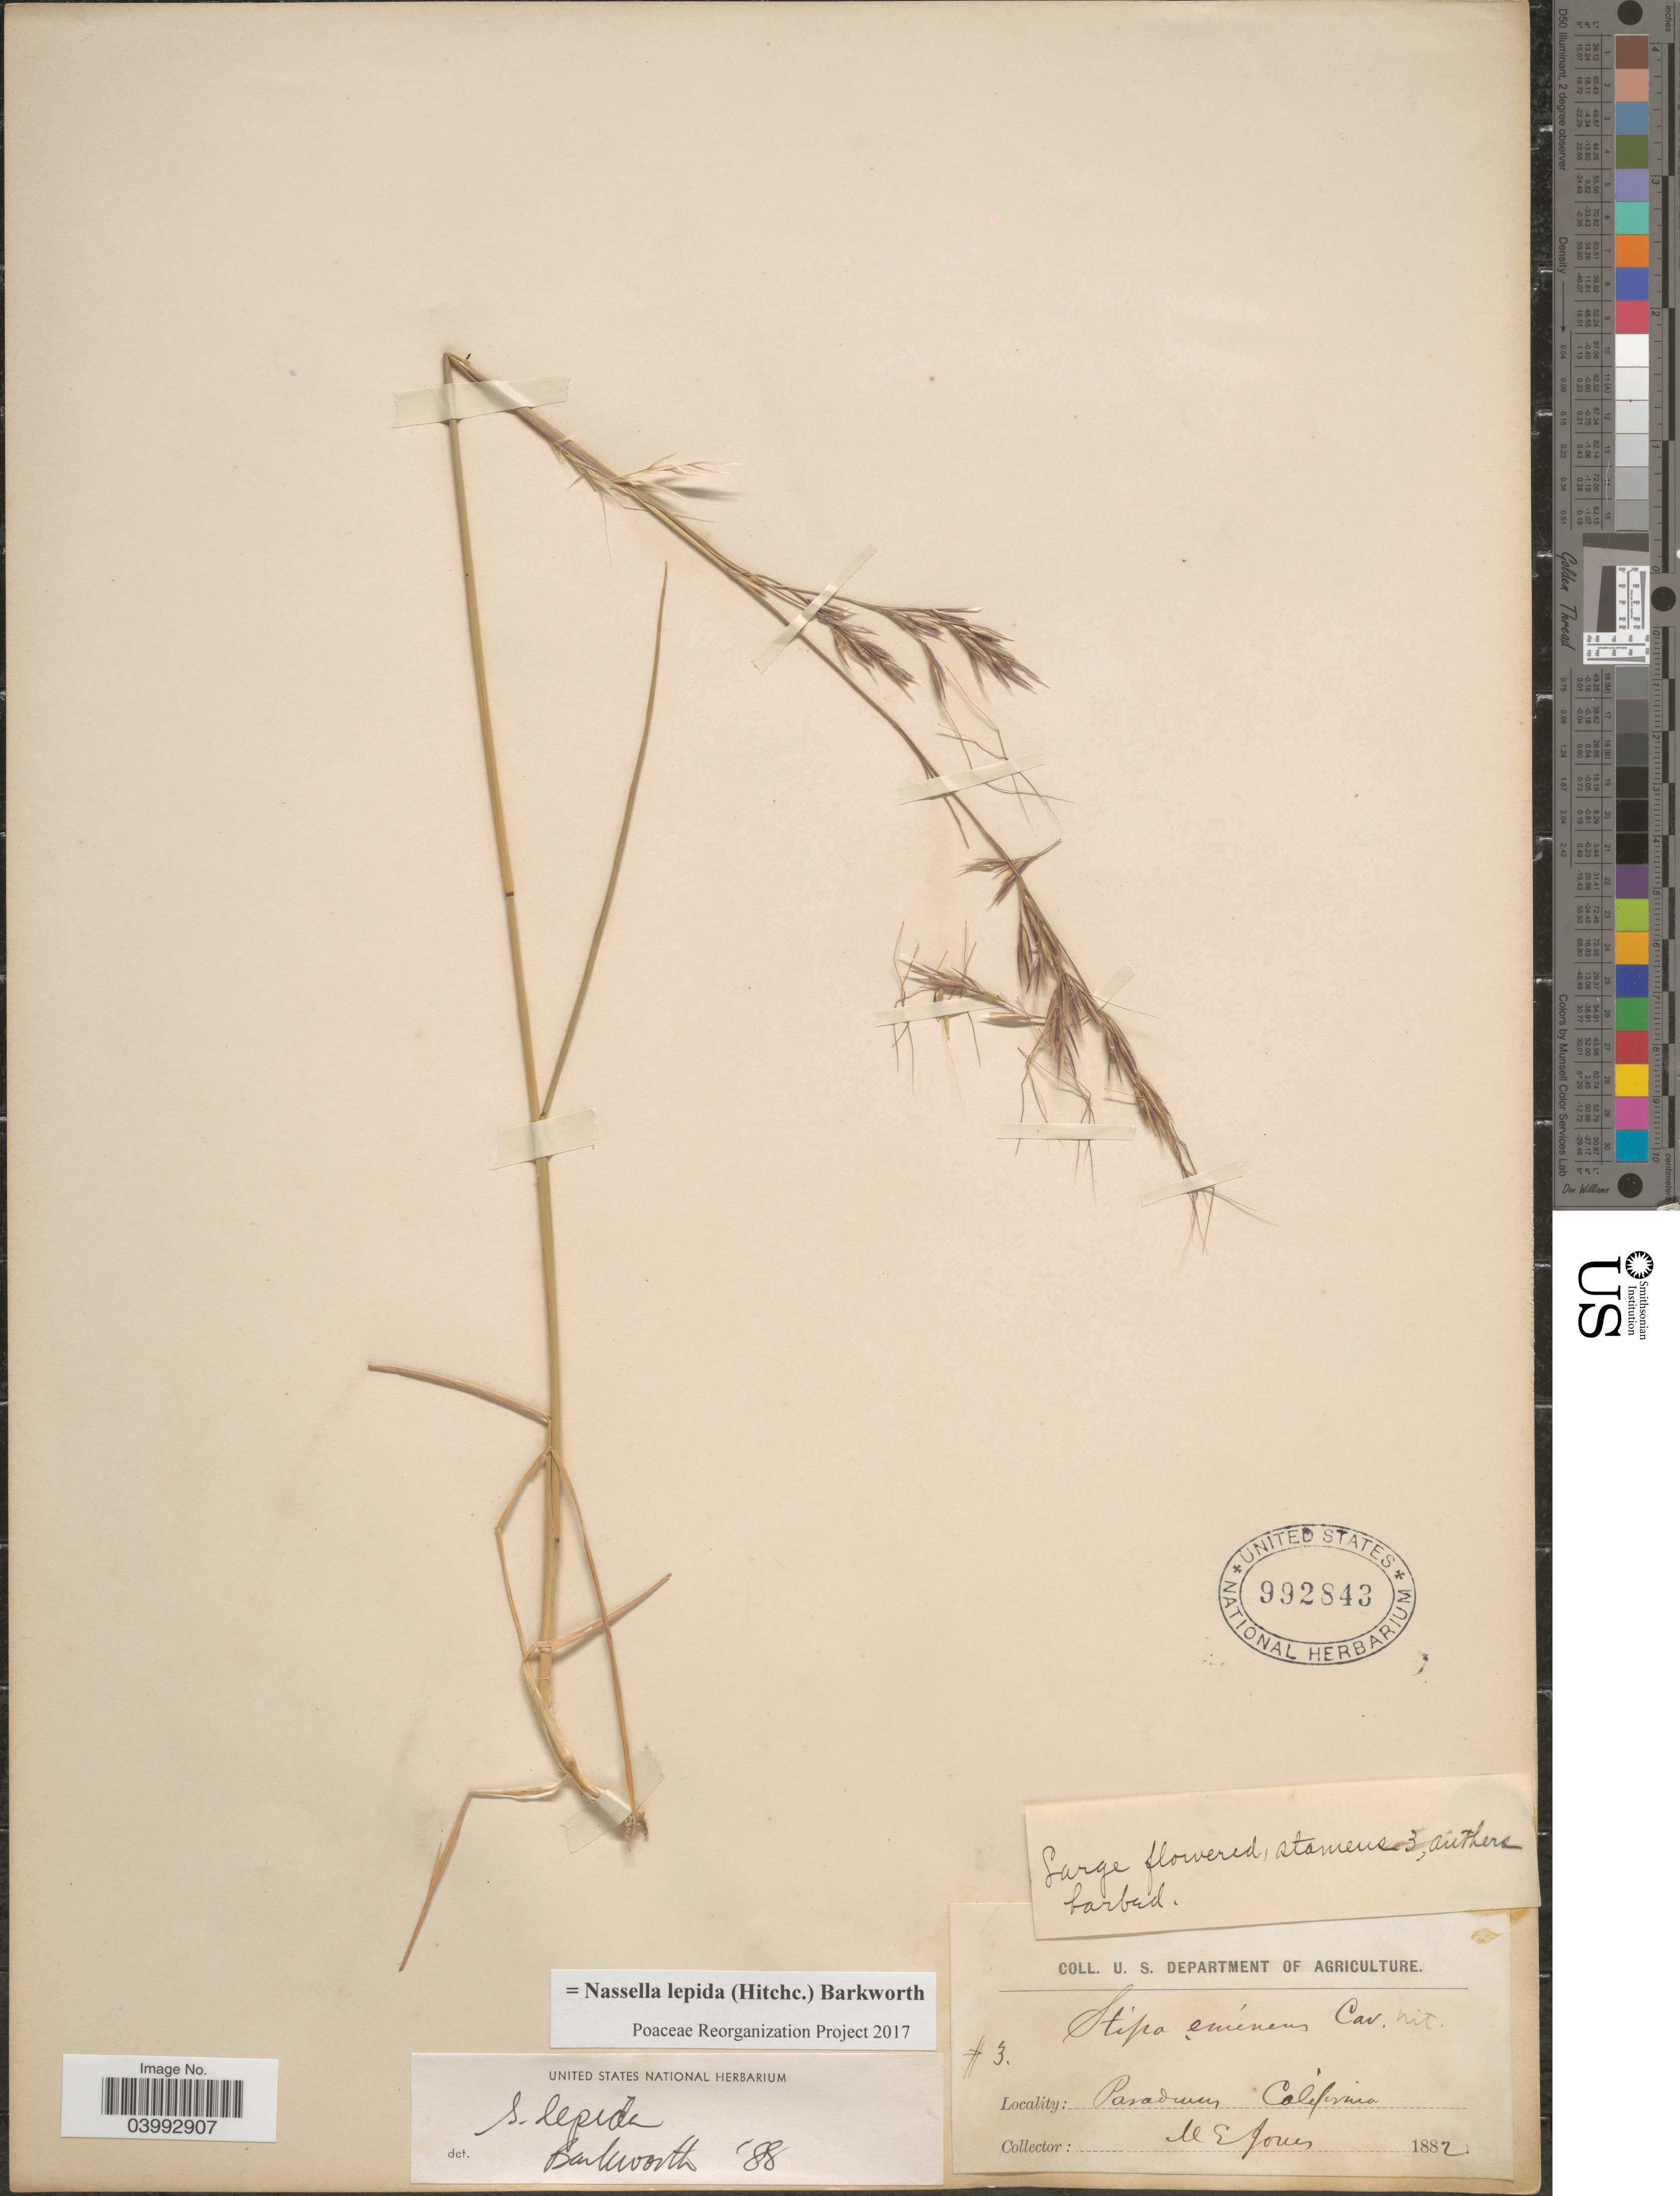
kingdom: Plantae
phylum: Tracheophyta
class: Liliopsida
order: Poales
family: Poaceae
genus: Nassella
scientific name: Nassella lepida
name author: (Hitchc.) Barkworth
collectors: M. E. Jones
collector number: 3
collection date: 1882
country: United States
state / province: California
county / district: Los Angeles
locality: Pasadena.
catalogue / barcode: US 992843